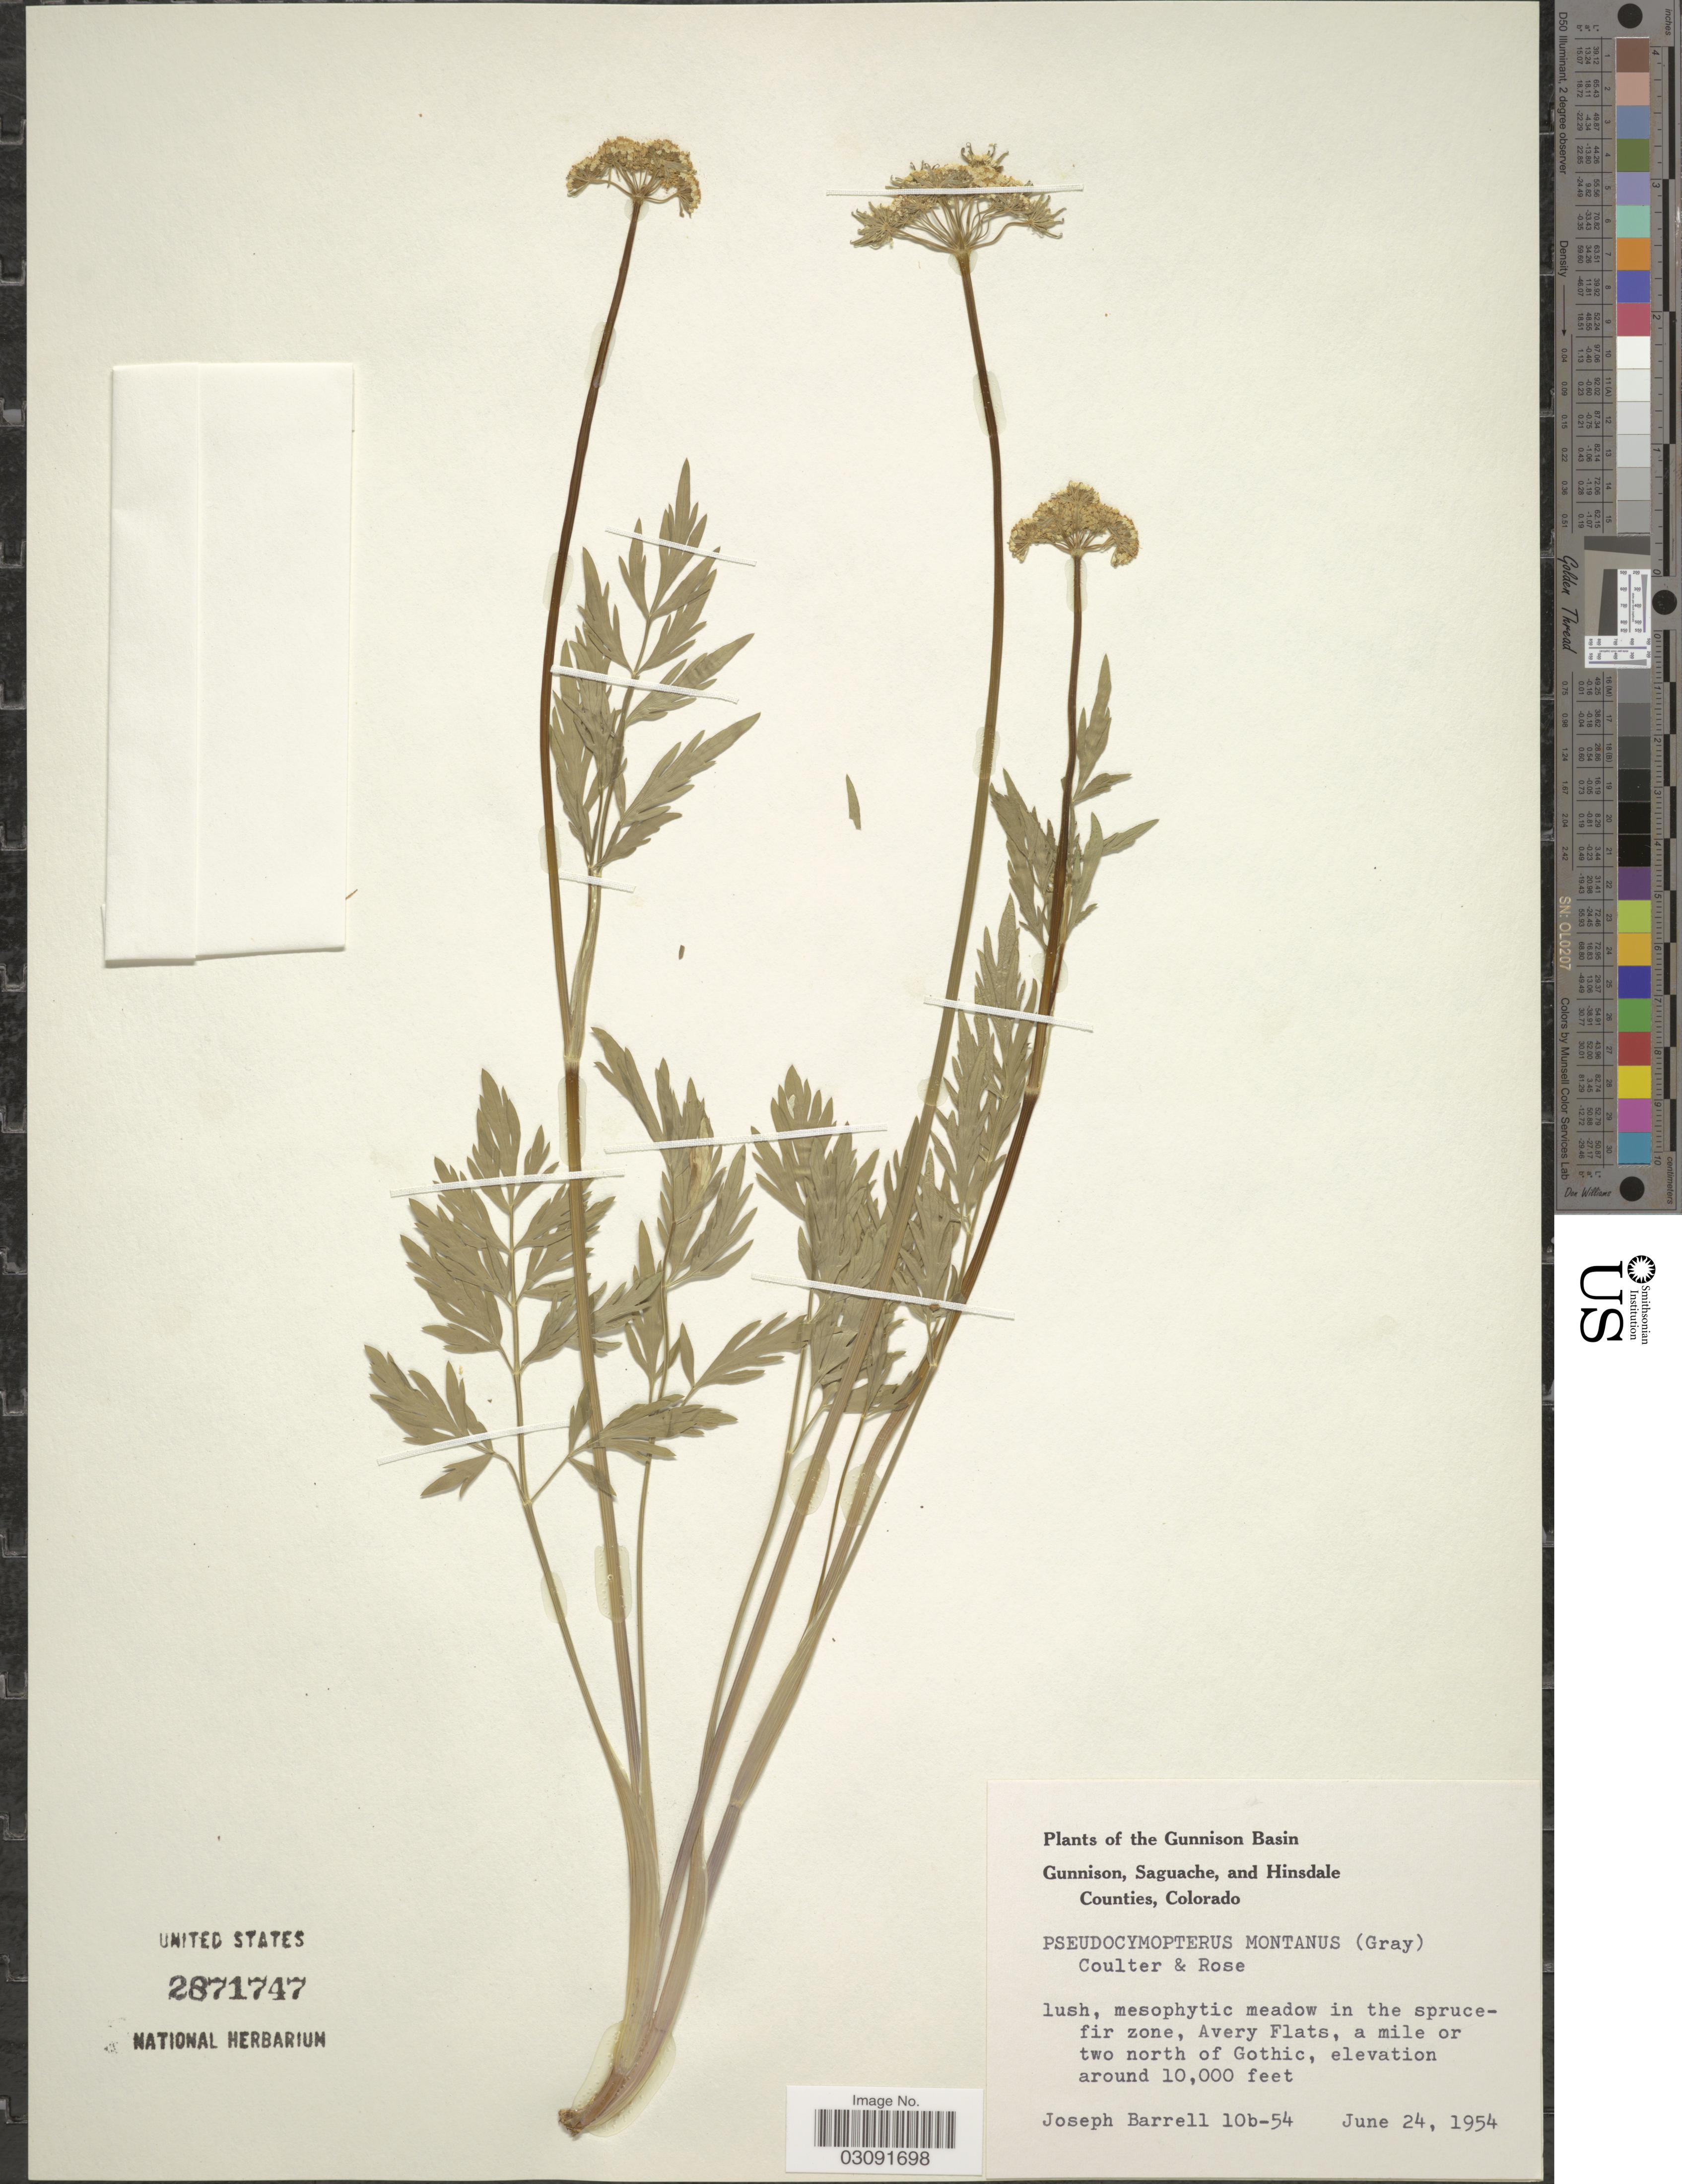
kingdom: Plantae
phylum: Tracheophyta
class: Magnoliopsida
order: Apiales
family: Apiaceae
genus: Pseudocymopterus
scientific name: Pseudocymopterus montanus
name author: (A. Gray) J.M. Coult. & Rose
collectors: J. Barrell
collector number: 10b-54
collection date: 1954-06-24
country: United States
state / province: Colorado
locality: The Gunnison Basin, Gunnison, Saguache, and Hinsdale Counties, Colorado, Avery Flats, a mile or two north of Gothic.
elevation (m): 3048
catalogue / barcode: US 2871747